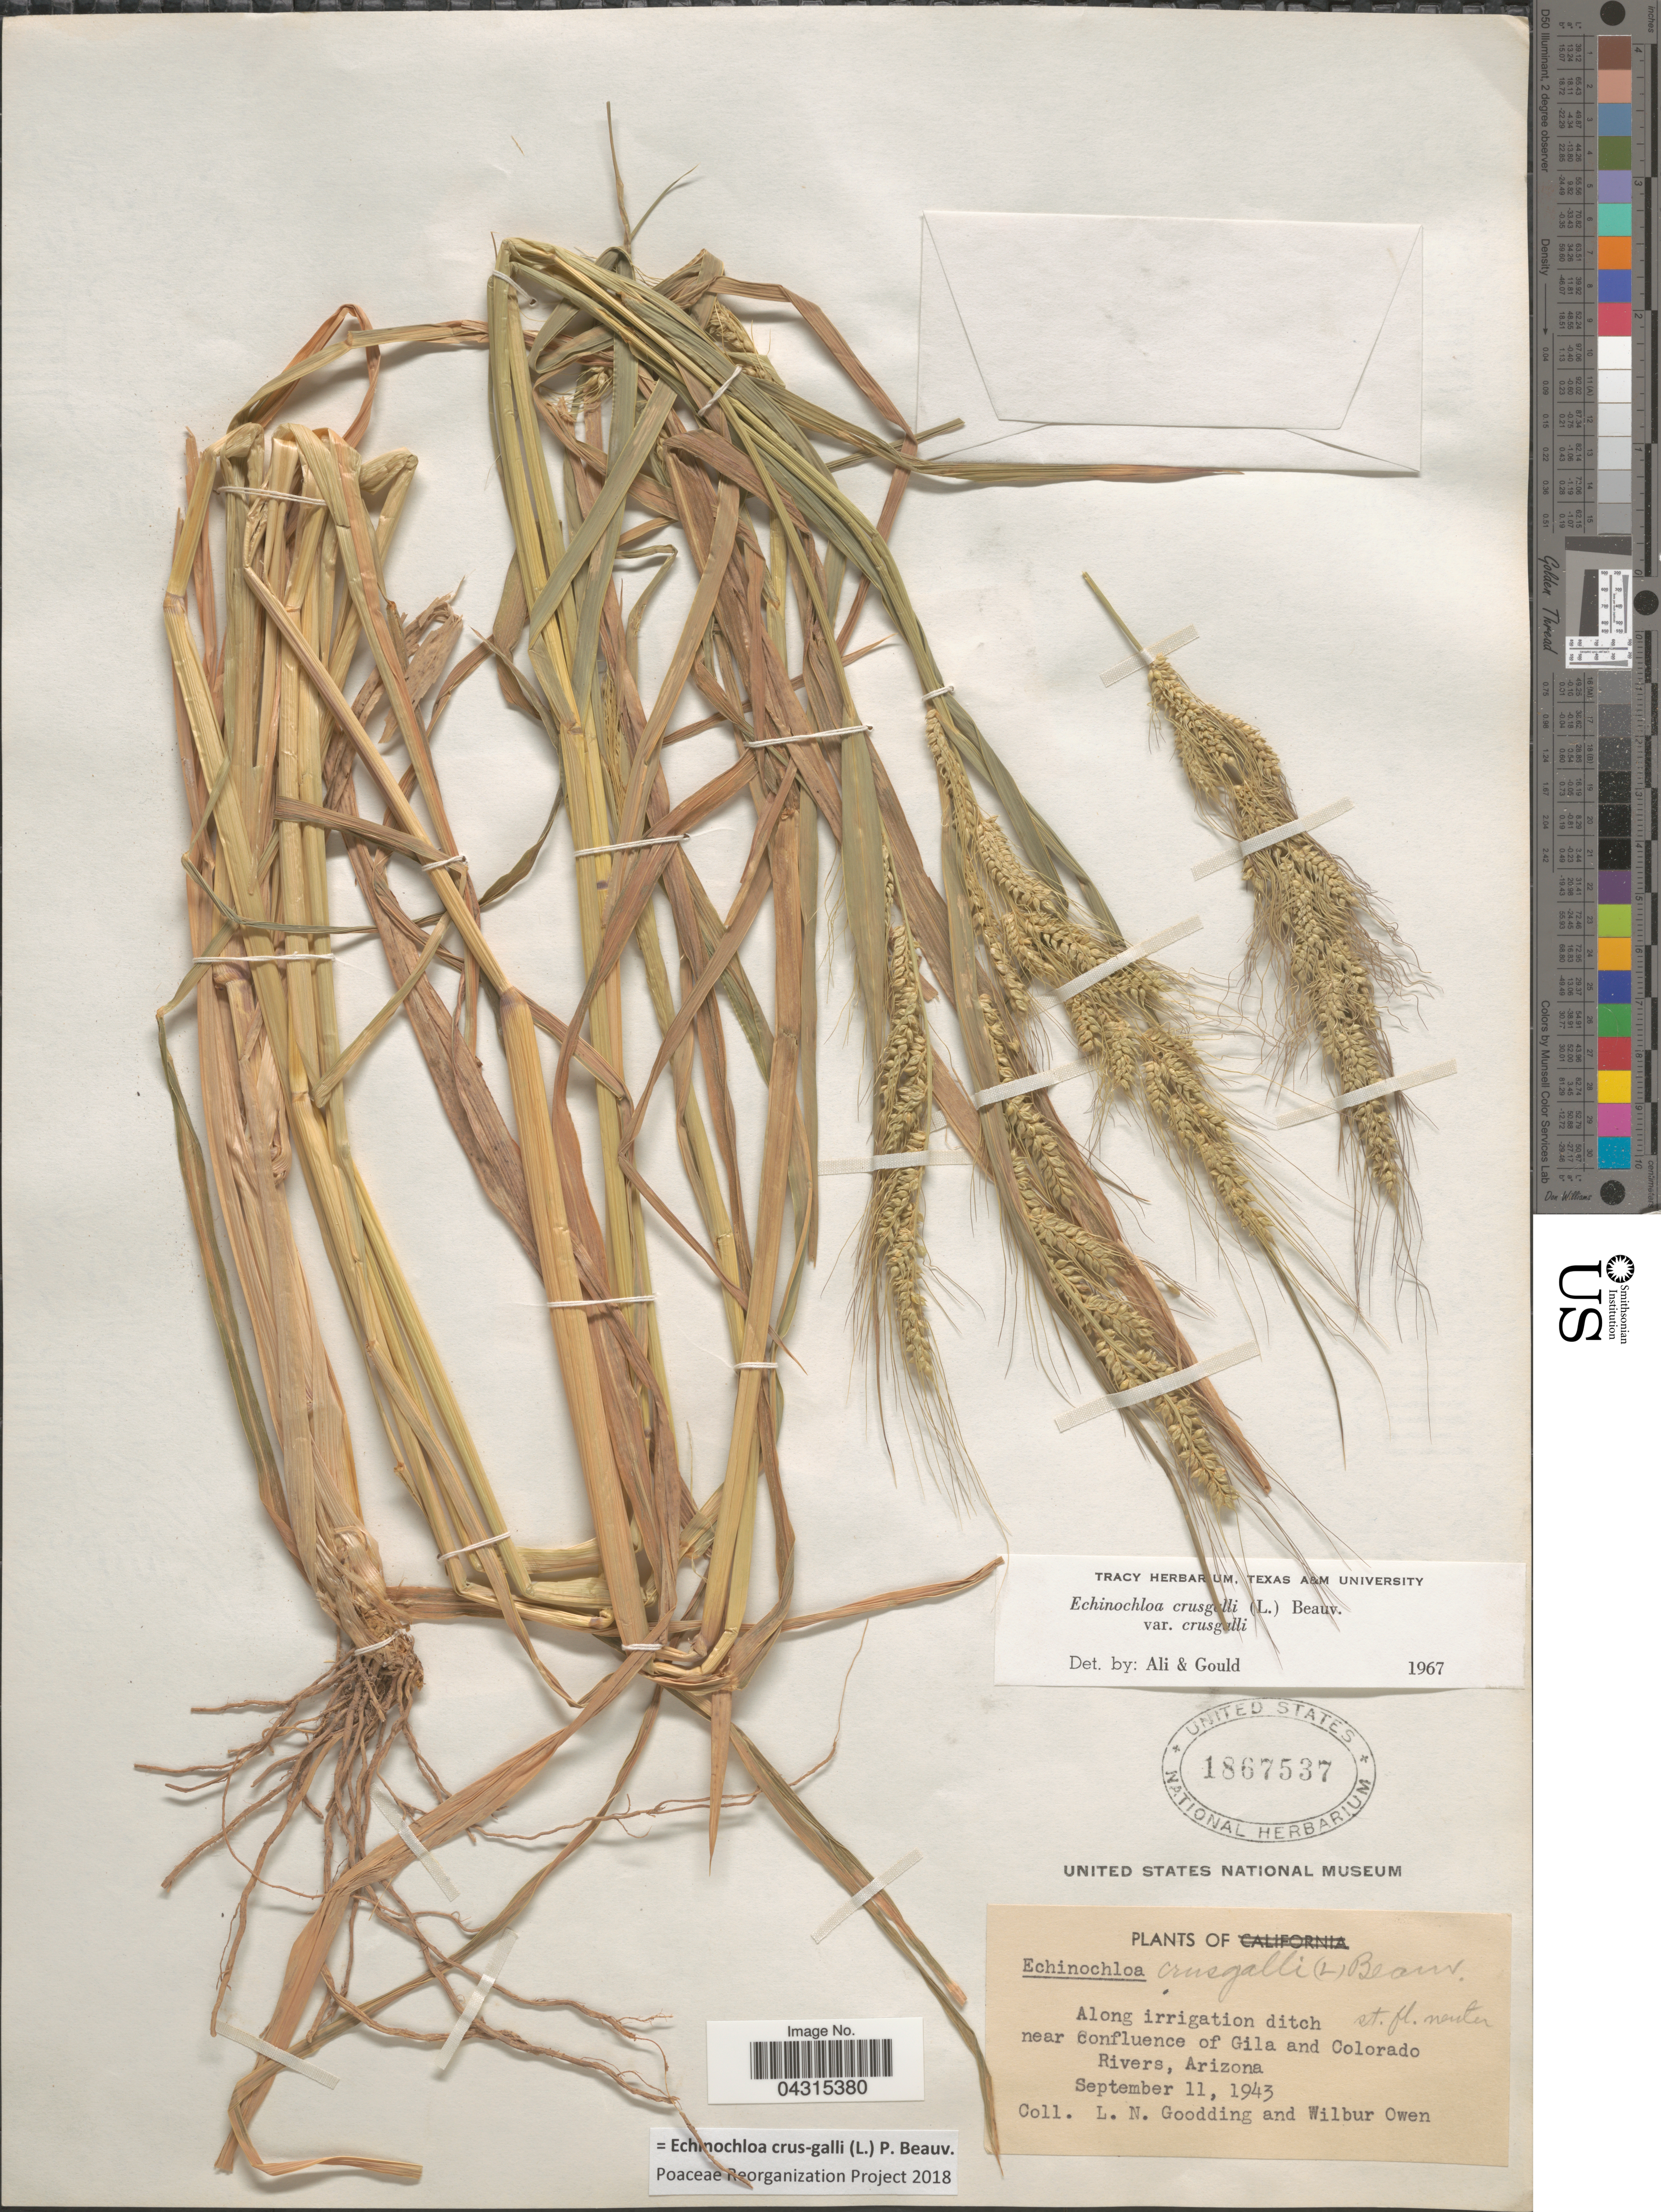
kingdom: Plantae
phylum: Tracheophyta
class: Liliopsida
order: Poales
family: Poaceae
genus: Echinochloa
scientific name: Echinochloa crus-galli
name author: (L.) P. Beauv.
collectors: L. N. Goodding & W. Owen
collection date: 1943-09-11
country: United States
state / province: Arizona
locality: Along irrigation ditch near confluence of Gila and Colorado Rivers.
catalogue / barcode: US 1867537